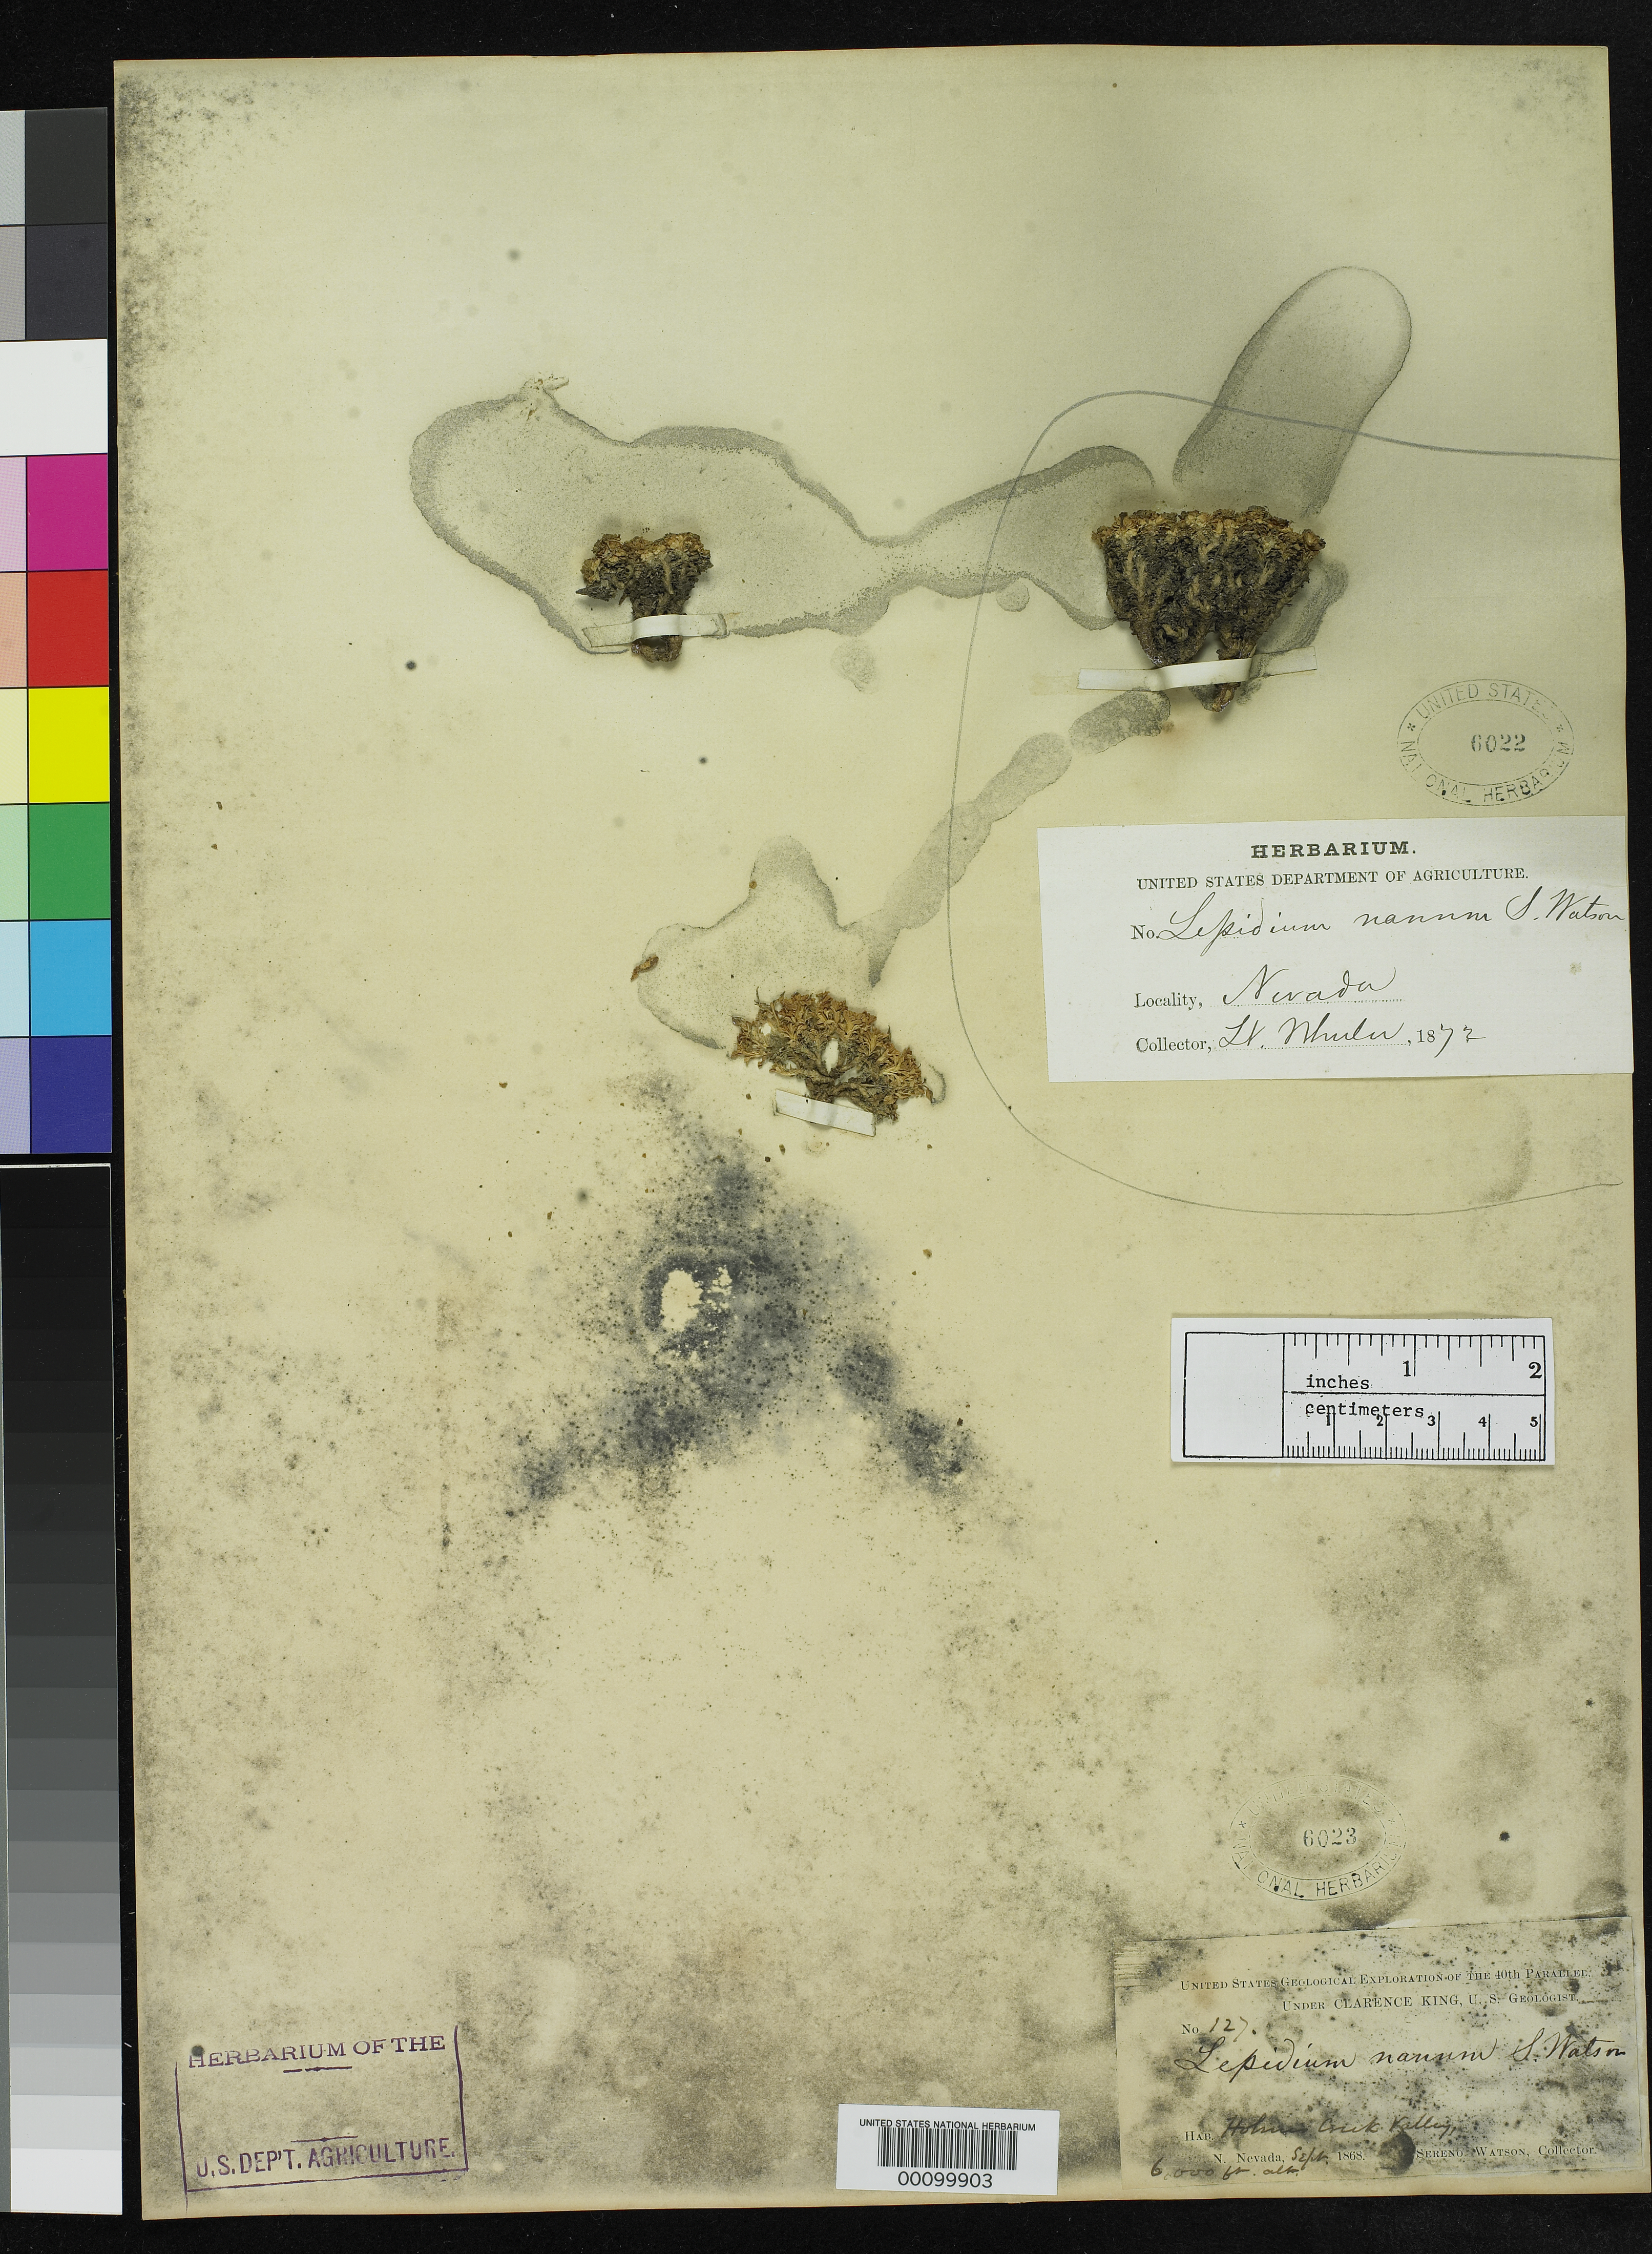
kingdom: Plantae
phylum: Tracheophyta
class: Magnoliopsida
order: Brassicales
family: Brassicaceae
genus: Lepidium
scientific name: Lepidium nanum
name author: S. Watson in C. King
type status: Isotype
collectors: S. Watson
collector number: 127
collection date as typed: Sep 1868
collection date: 1868-09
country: United States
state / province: Nevada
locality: Head of Holmes Creek.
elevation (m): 1829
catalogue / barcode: US 6023